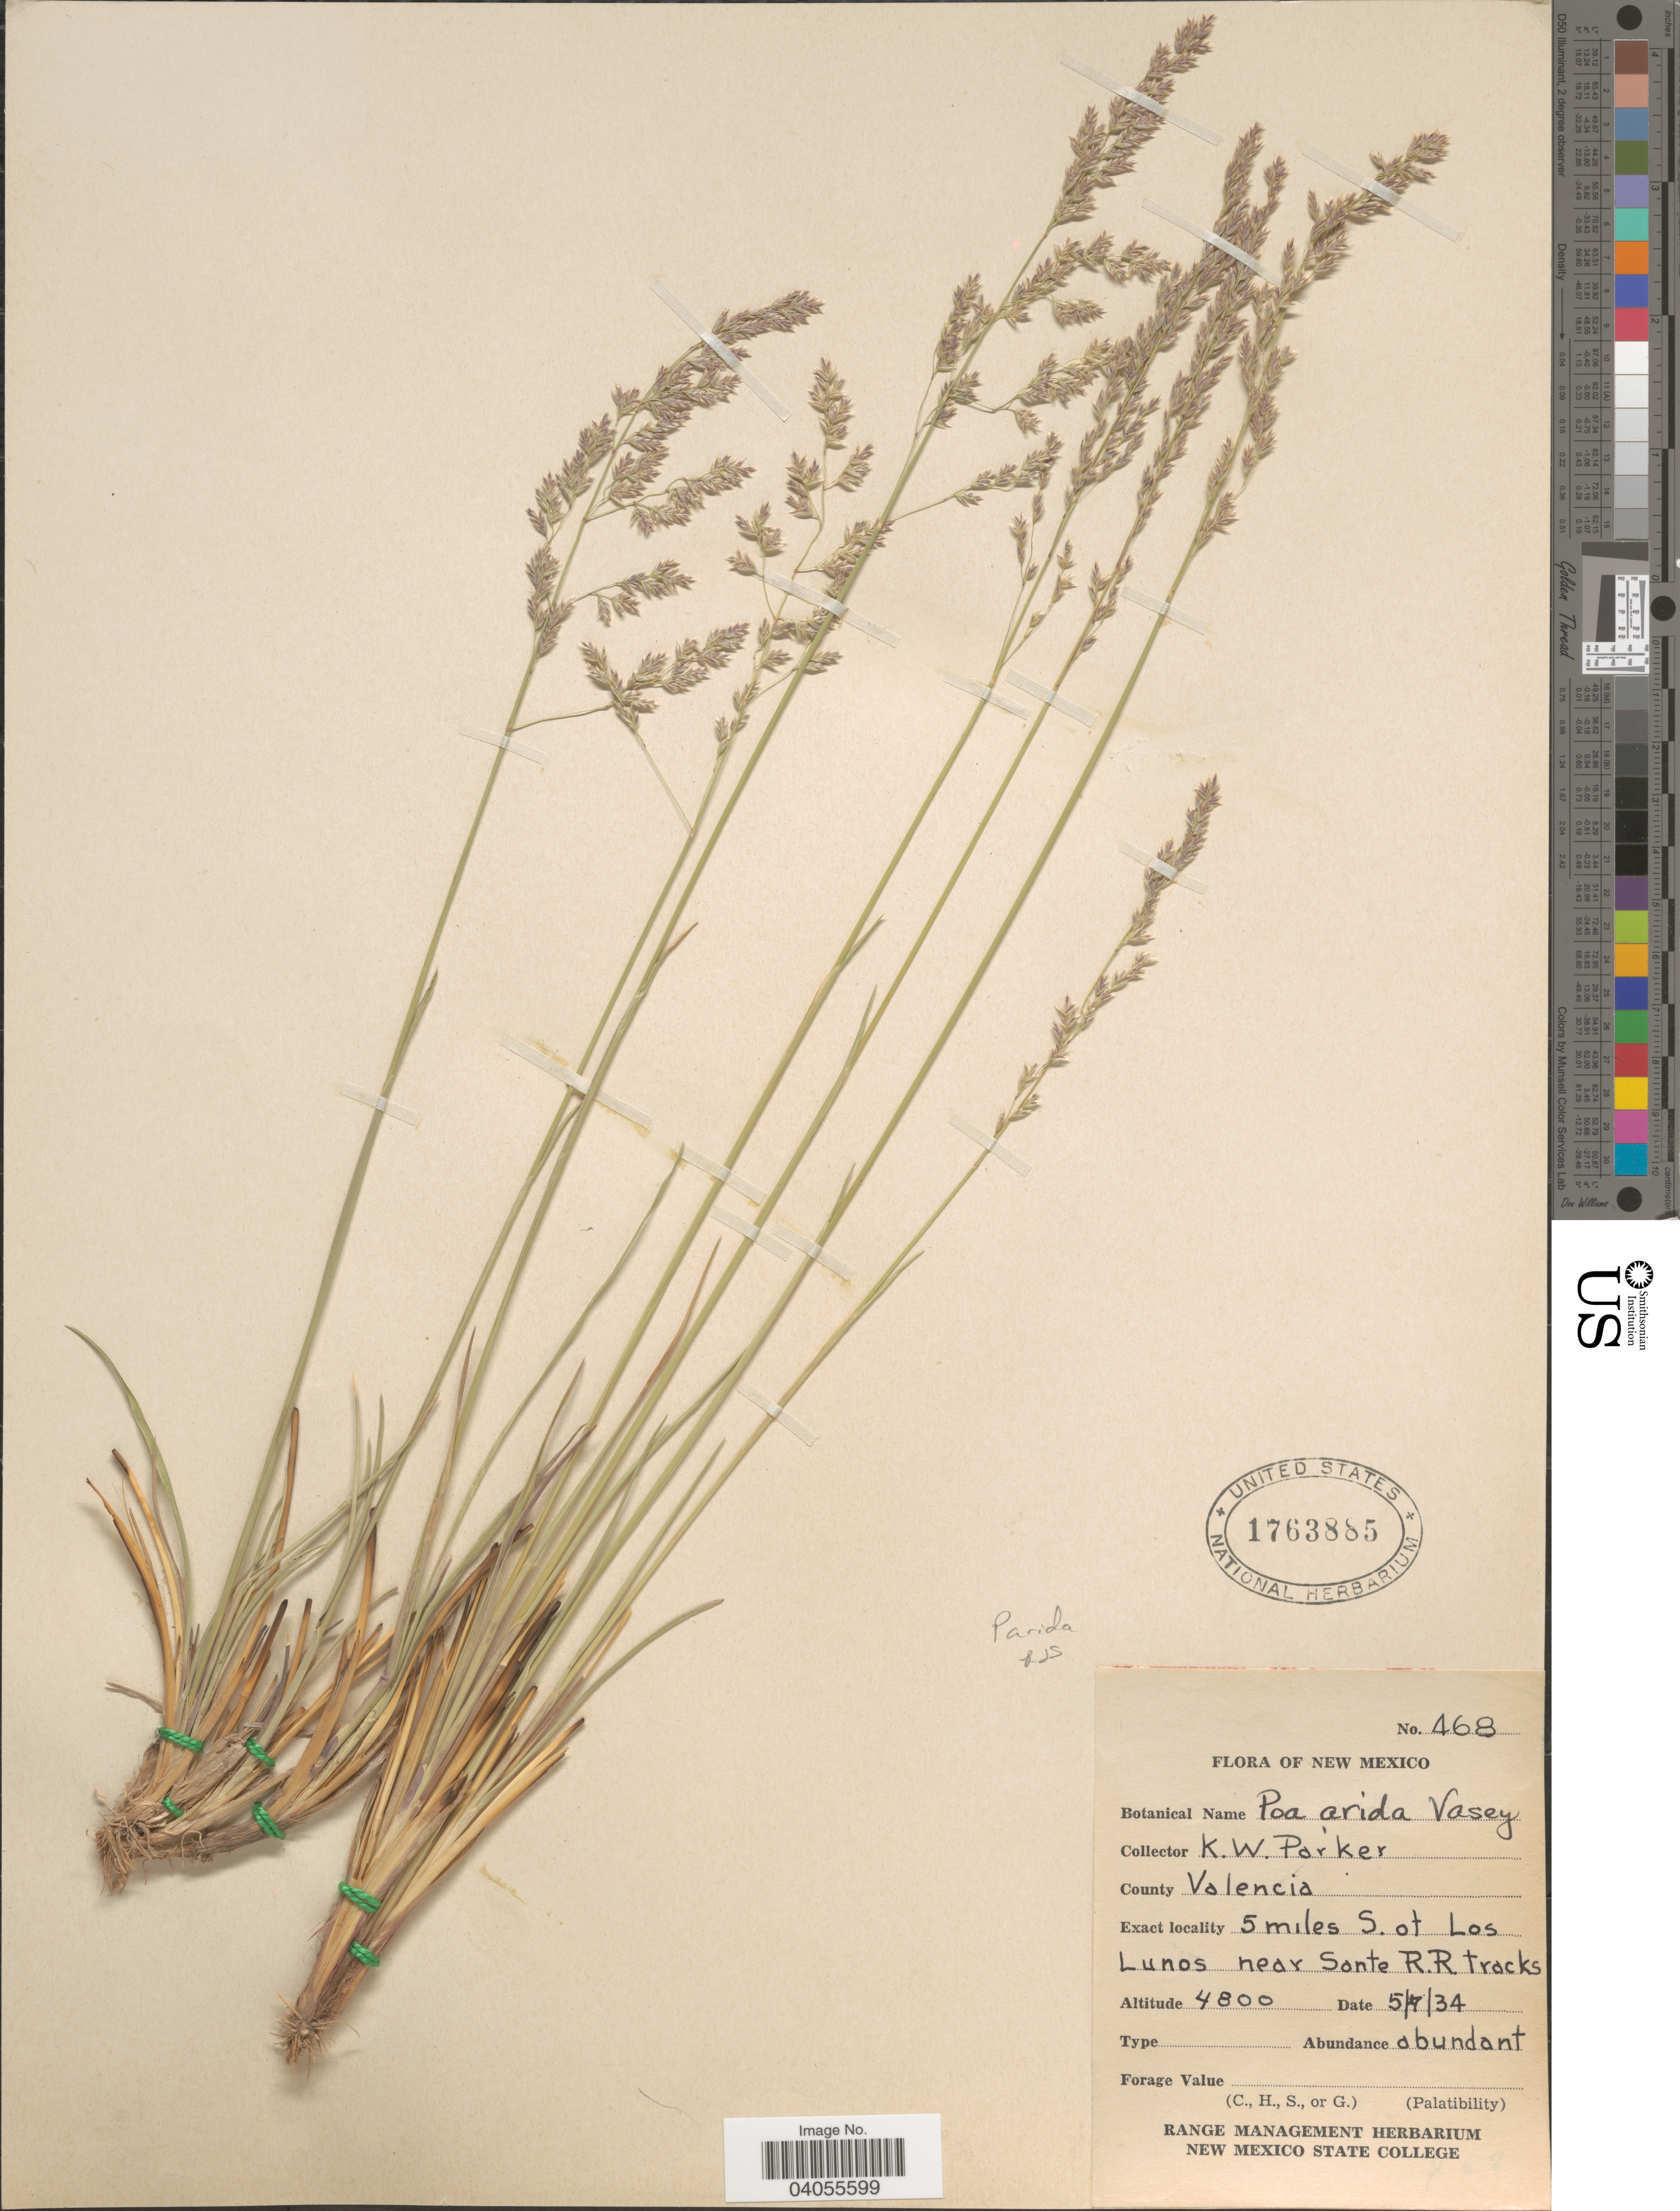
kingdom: Plantae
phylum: Tracheophyta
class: Liliopsida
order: Poales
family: Poaceae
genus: Poa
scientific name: Poa arida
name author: Vasey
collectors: K. Parker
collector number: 468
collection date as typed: Transcribed d/m/y: 7/5/34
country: United States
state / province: New Mexico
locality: County Valencia. 5 miles S. of Los Lunos near Sante R.R. tracks.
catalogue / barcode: US 1763885